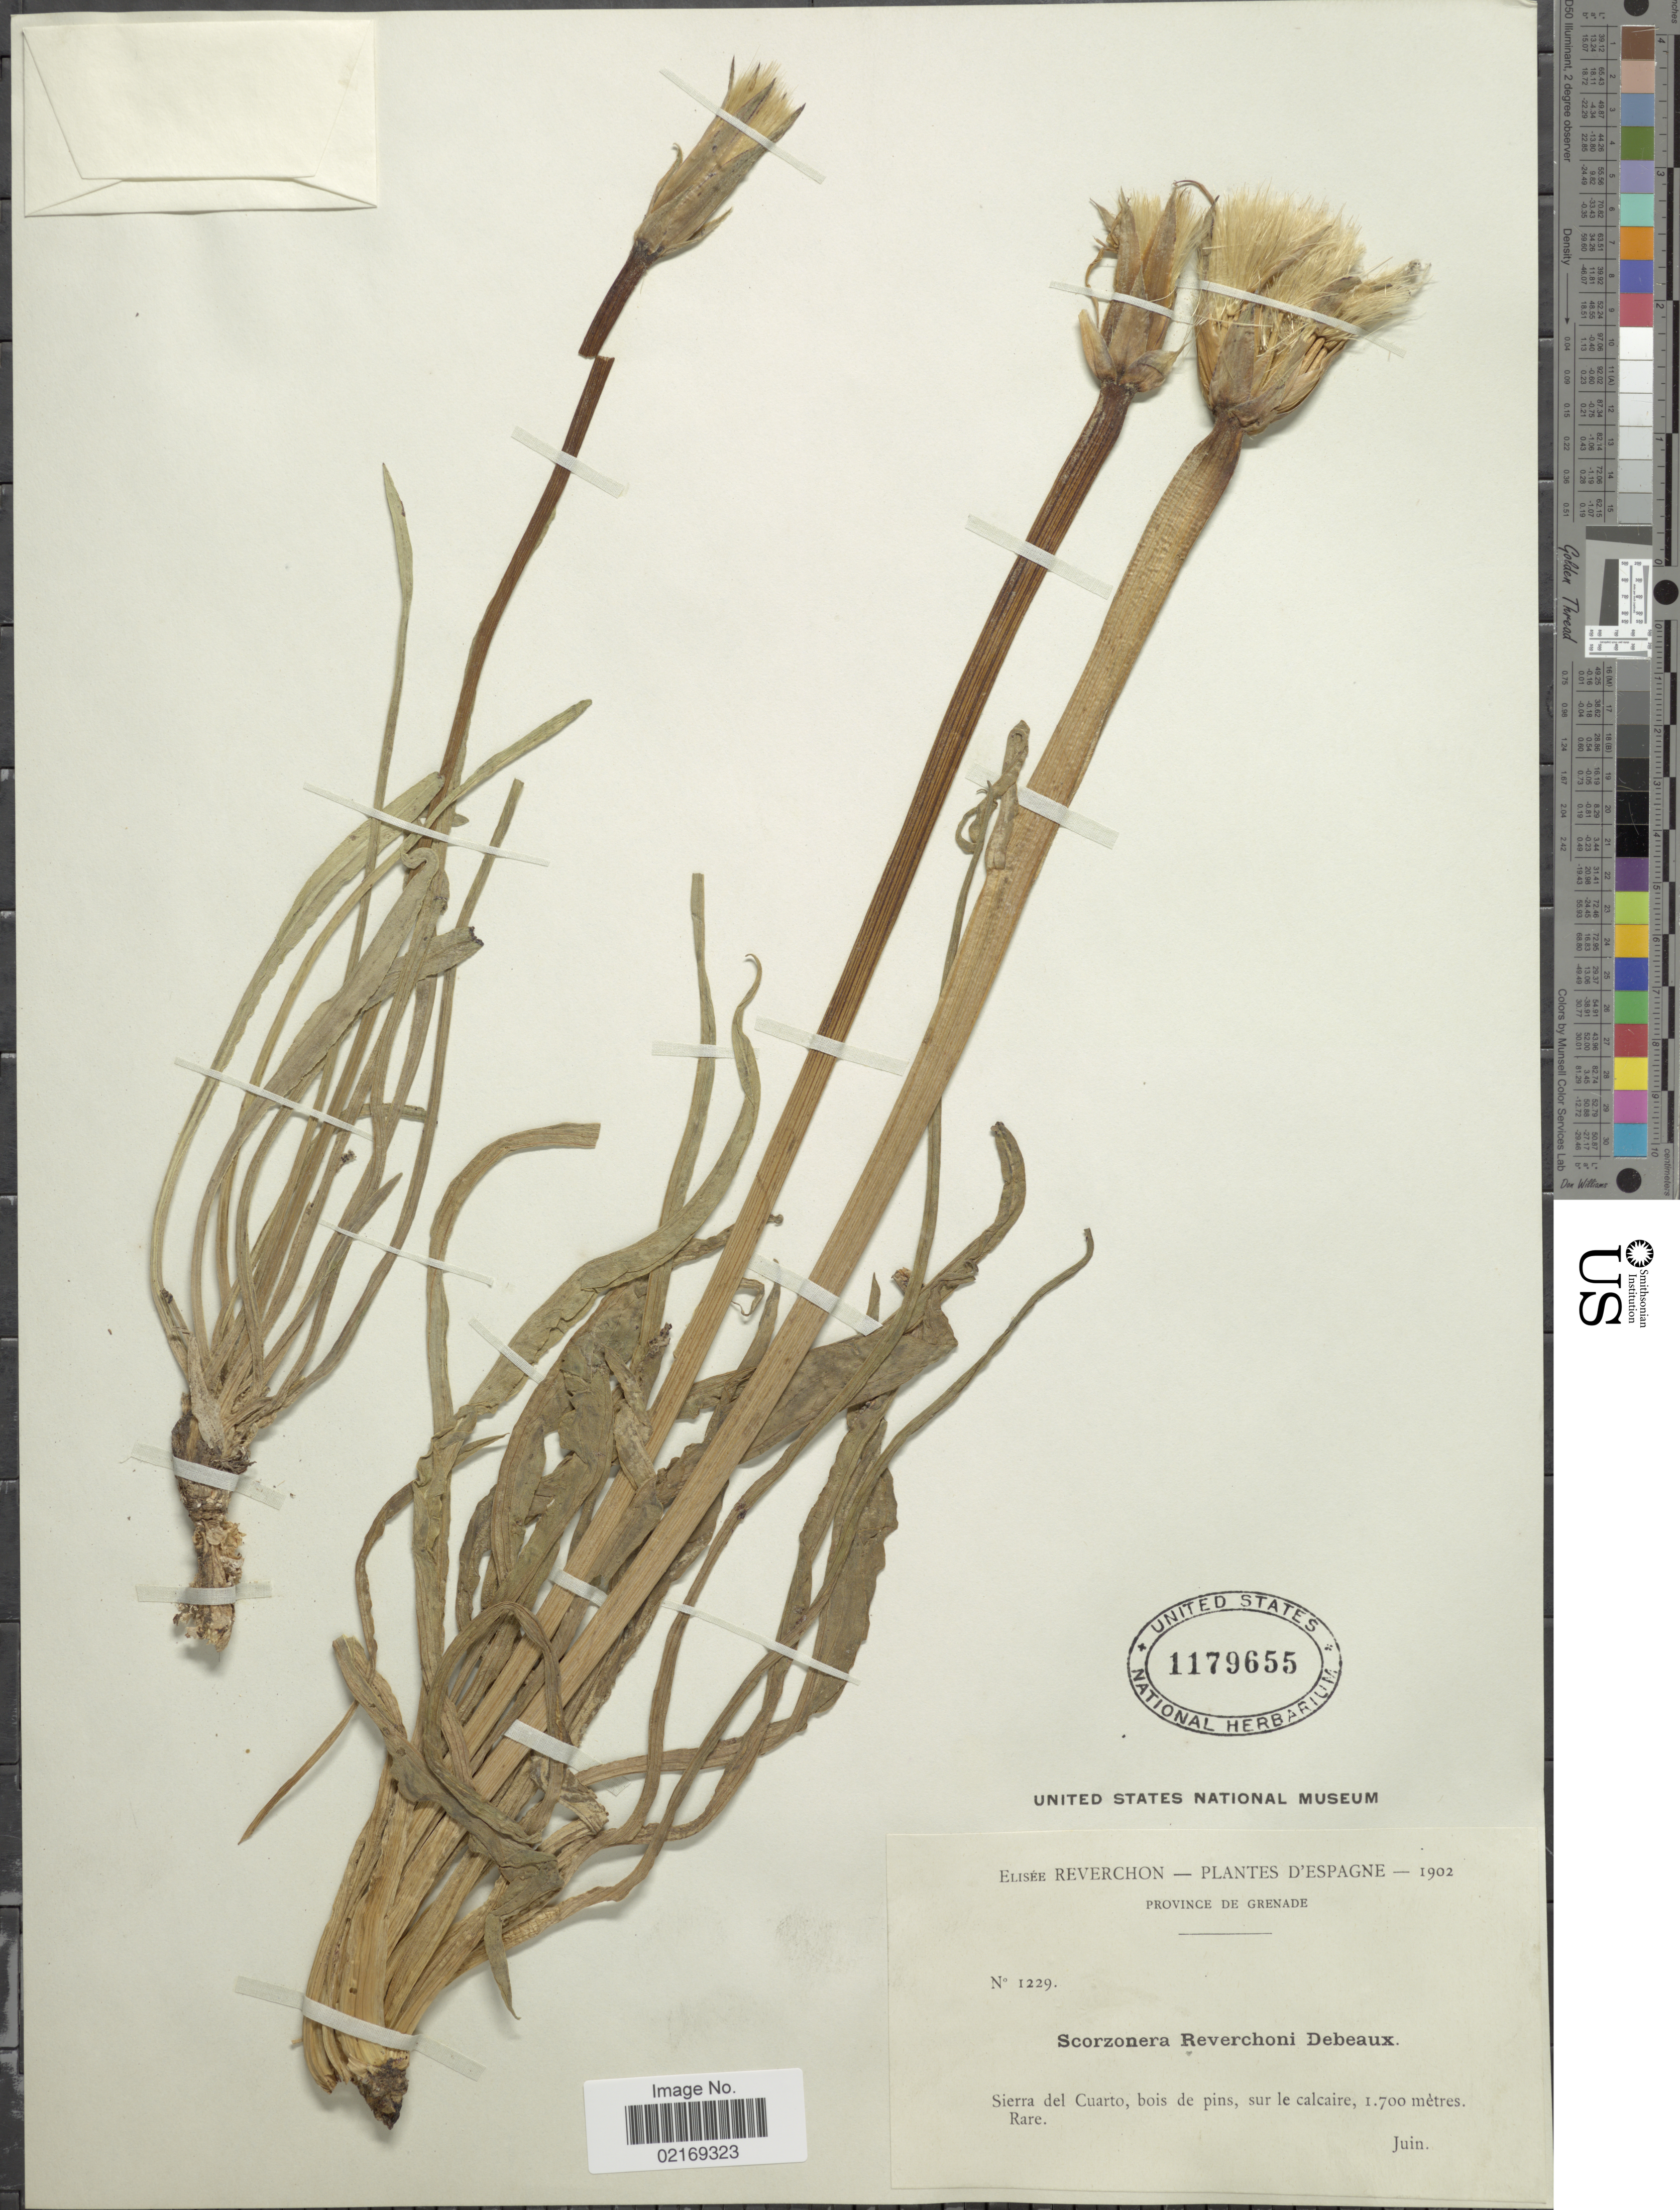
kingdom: Plantae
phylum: Tracheophyta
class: Magnoliopsida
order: Asterales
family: Asteraceae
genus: Scorzonera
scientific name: Scorzonera reverchonii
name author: Debeaux & Hervier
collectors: E. Reverchon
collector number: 1229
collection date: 1902-06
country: Spain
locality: Espagne, Province de Grenade, Sierra del Cuarto, bois de pins, sur le calcaire.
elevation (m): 1700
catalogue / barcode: US 1179655